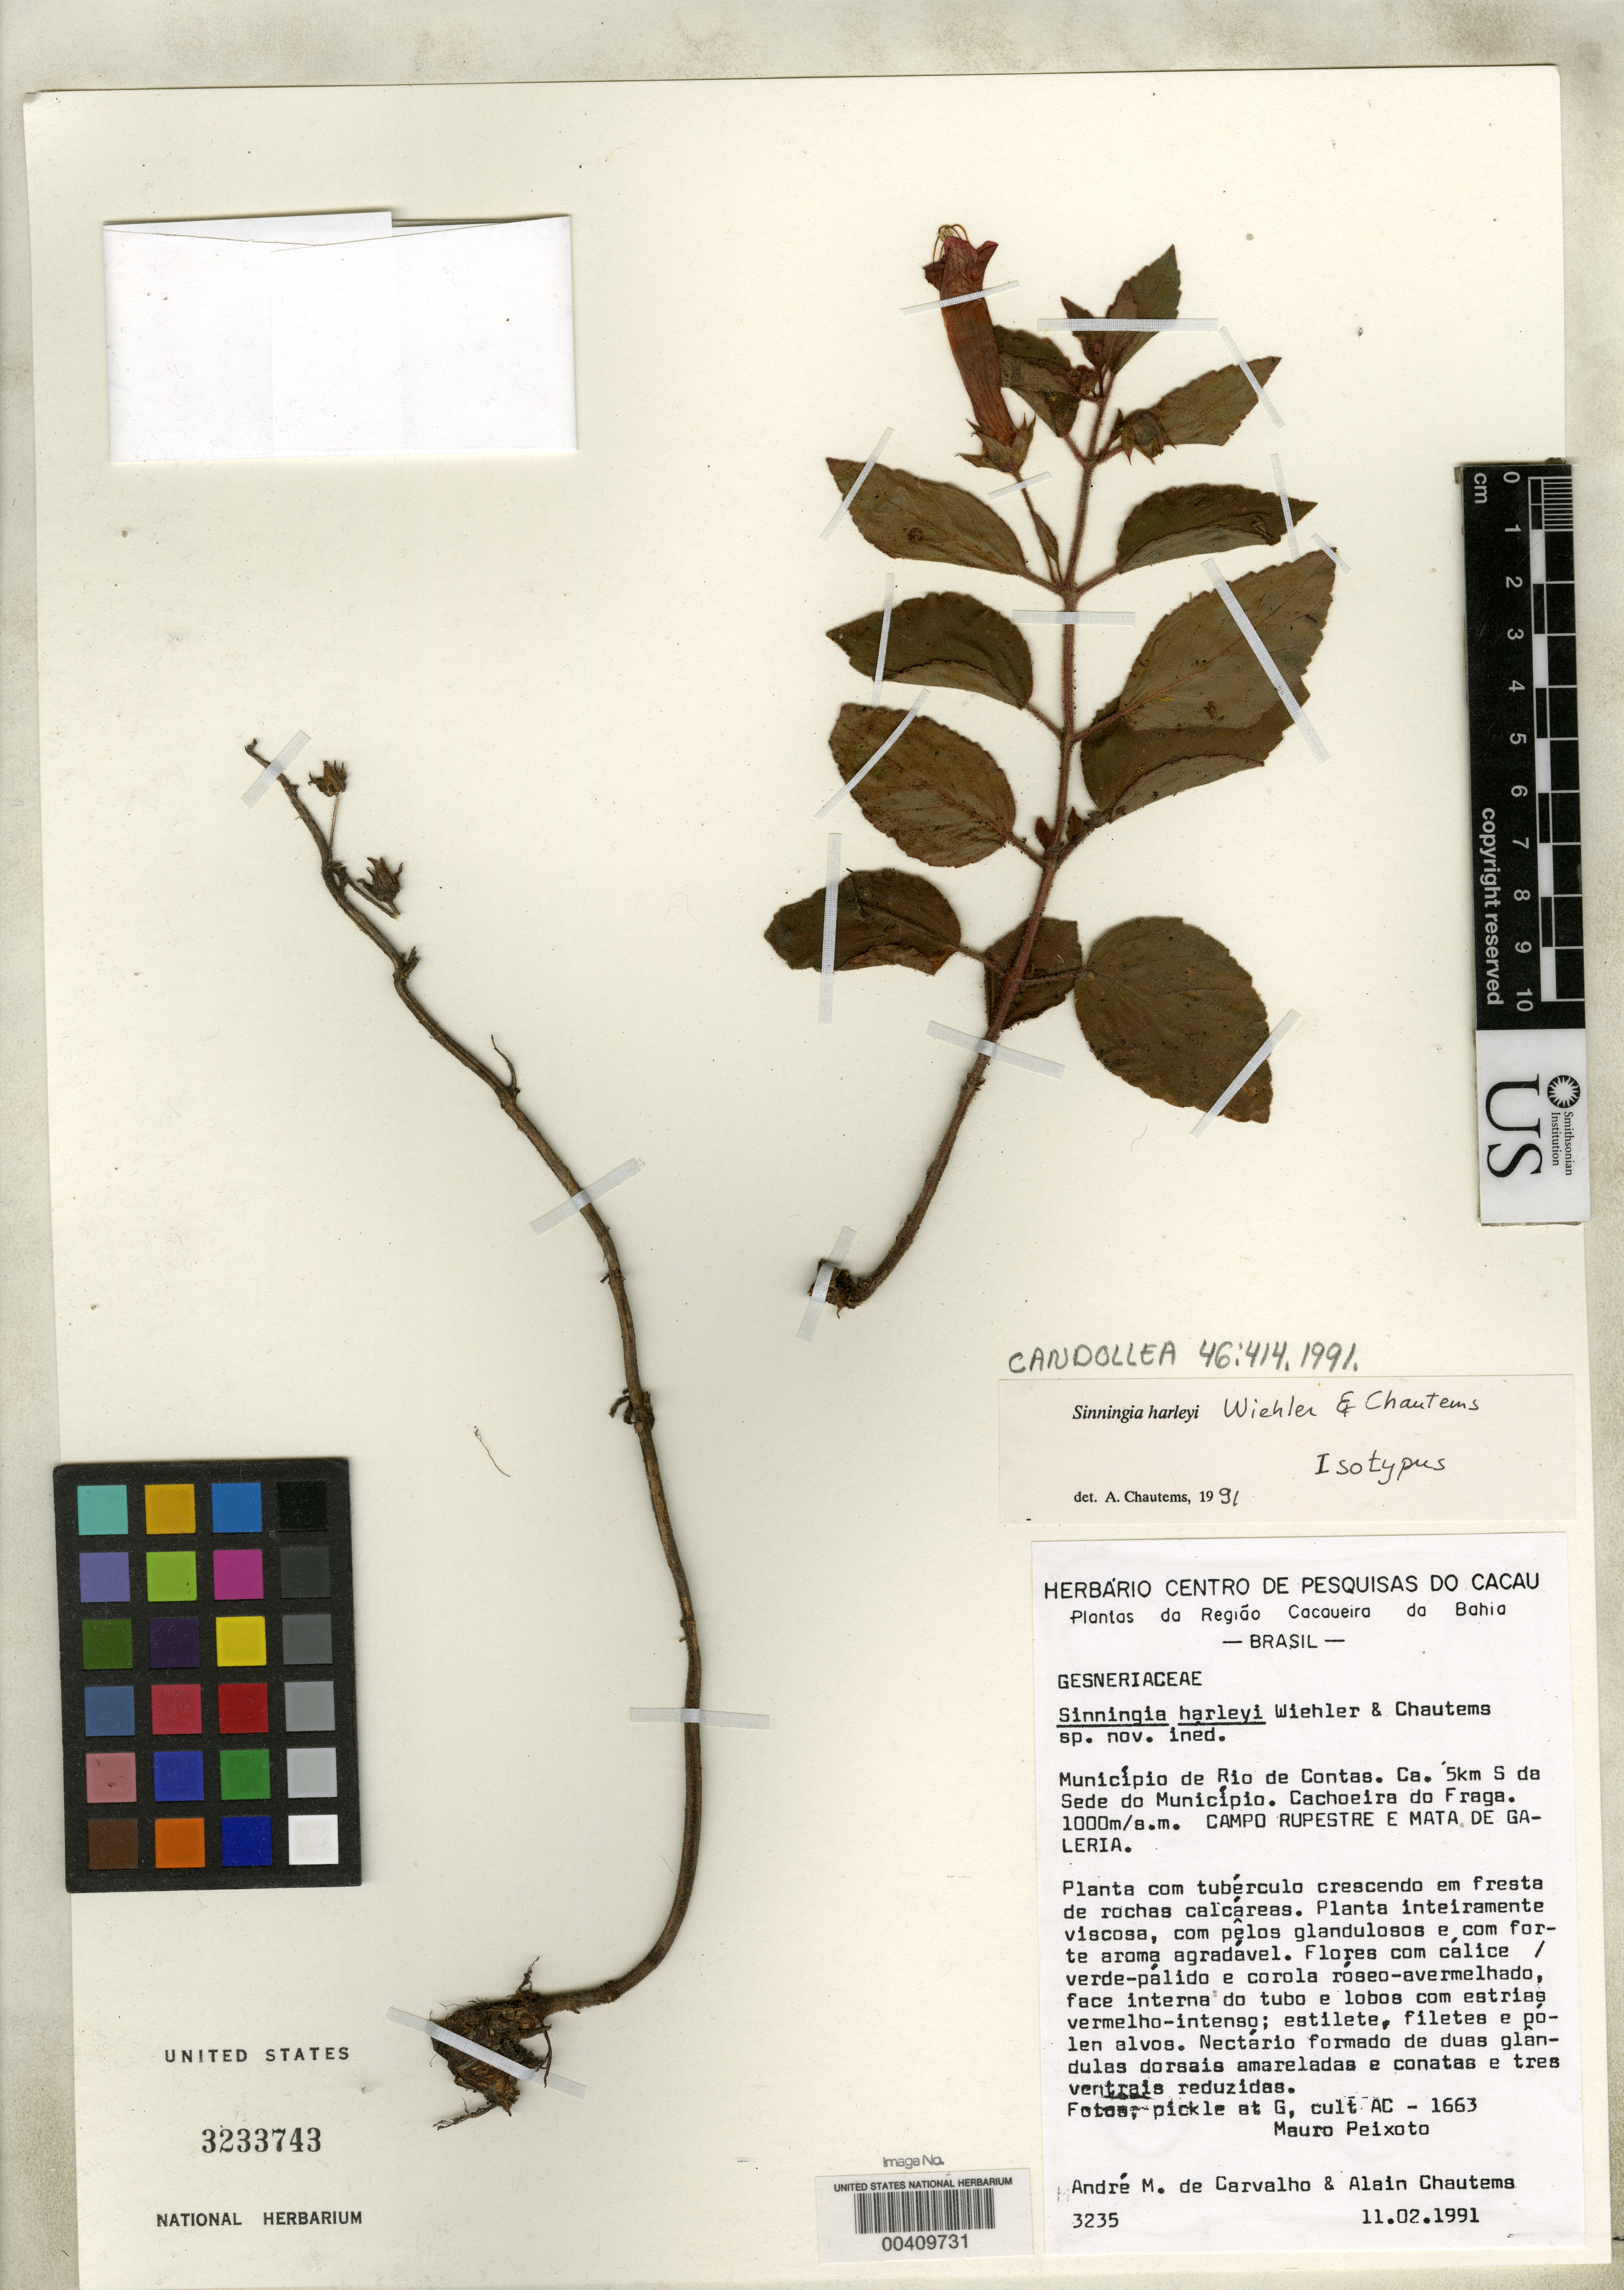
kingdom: Plantae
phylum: Tracheophyta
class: Magnoliopsida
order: Lamiales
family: Gesneriaceae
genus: Sinningia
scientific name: Sinningia harleyi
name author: Wiehler & Chautems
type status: Isotype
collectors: A. M. Carvalho & A. P. Chautems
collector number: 3235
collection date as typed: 11 Feb 1991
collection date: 1991-02-11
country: Brazil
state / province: Bahia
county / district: Rio de Contas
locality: Ca. 5 kms of sede do municipio, Cachoeira do Fraga, Campo Ruprestre e Mata de Galleria. [Ca. 5 kms of headquarters of the municipio, Fraga Waterfall, Campo Ruprestre and Mata de Galleria.].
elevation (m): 1000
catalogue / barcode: US 3233743